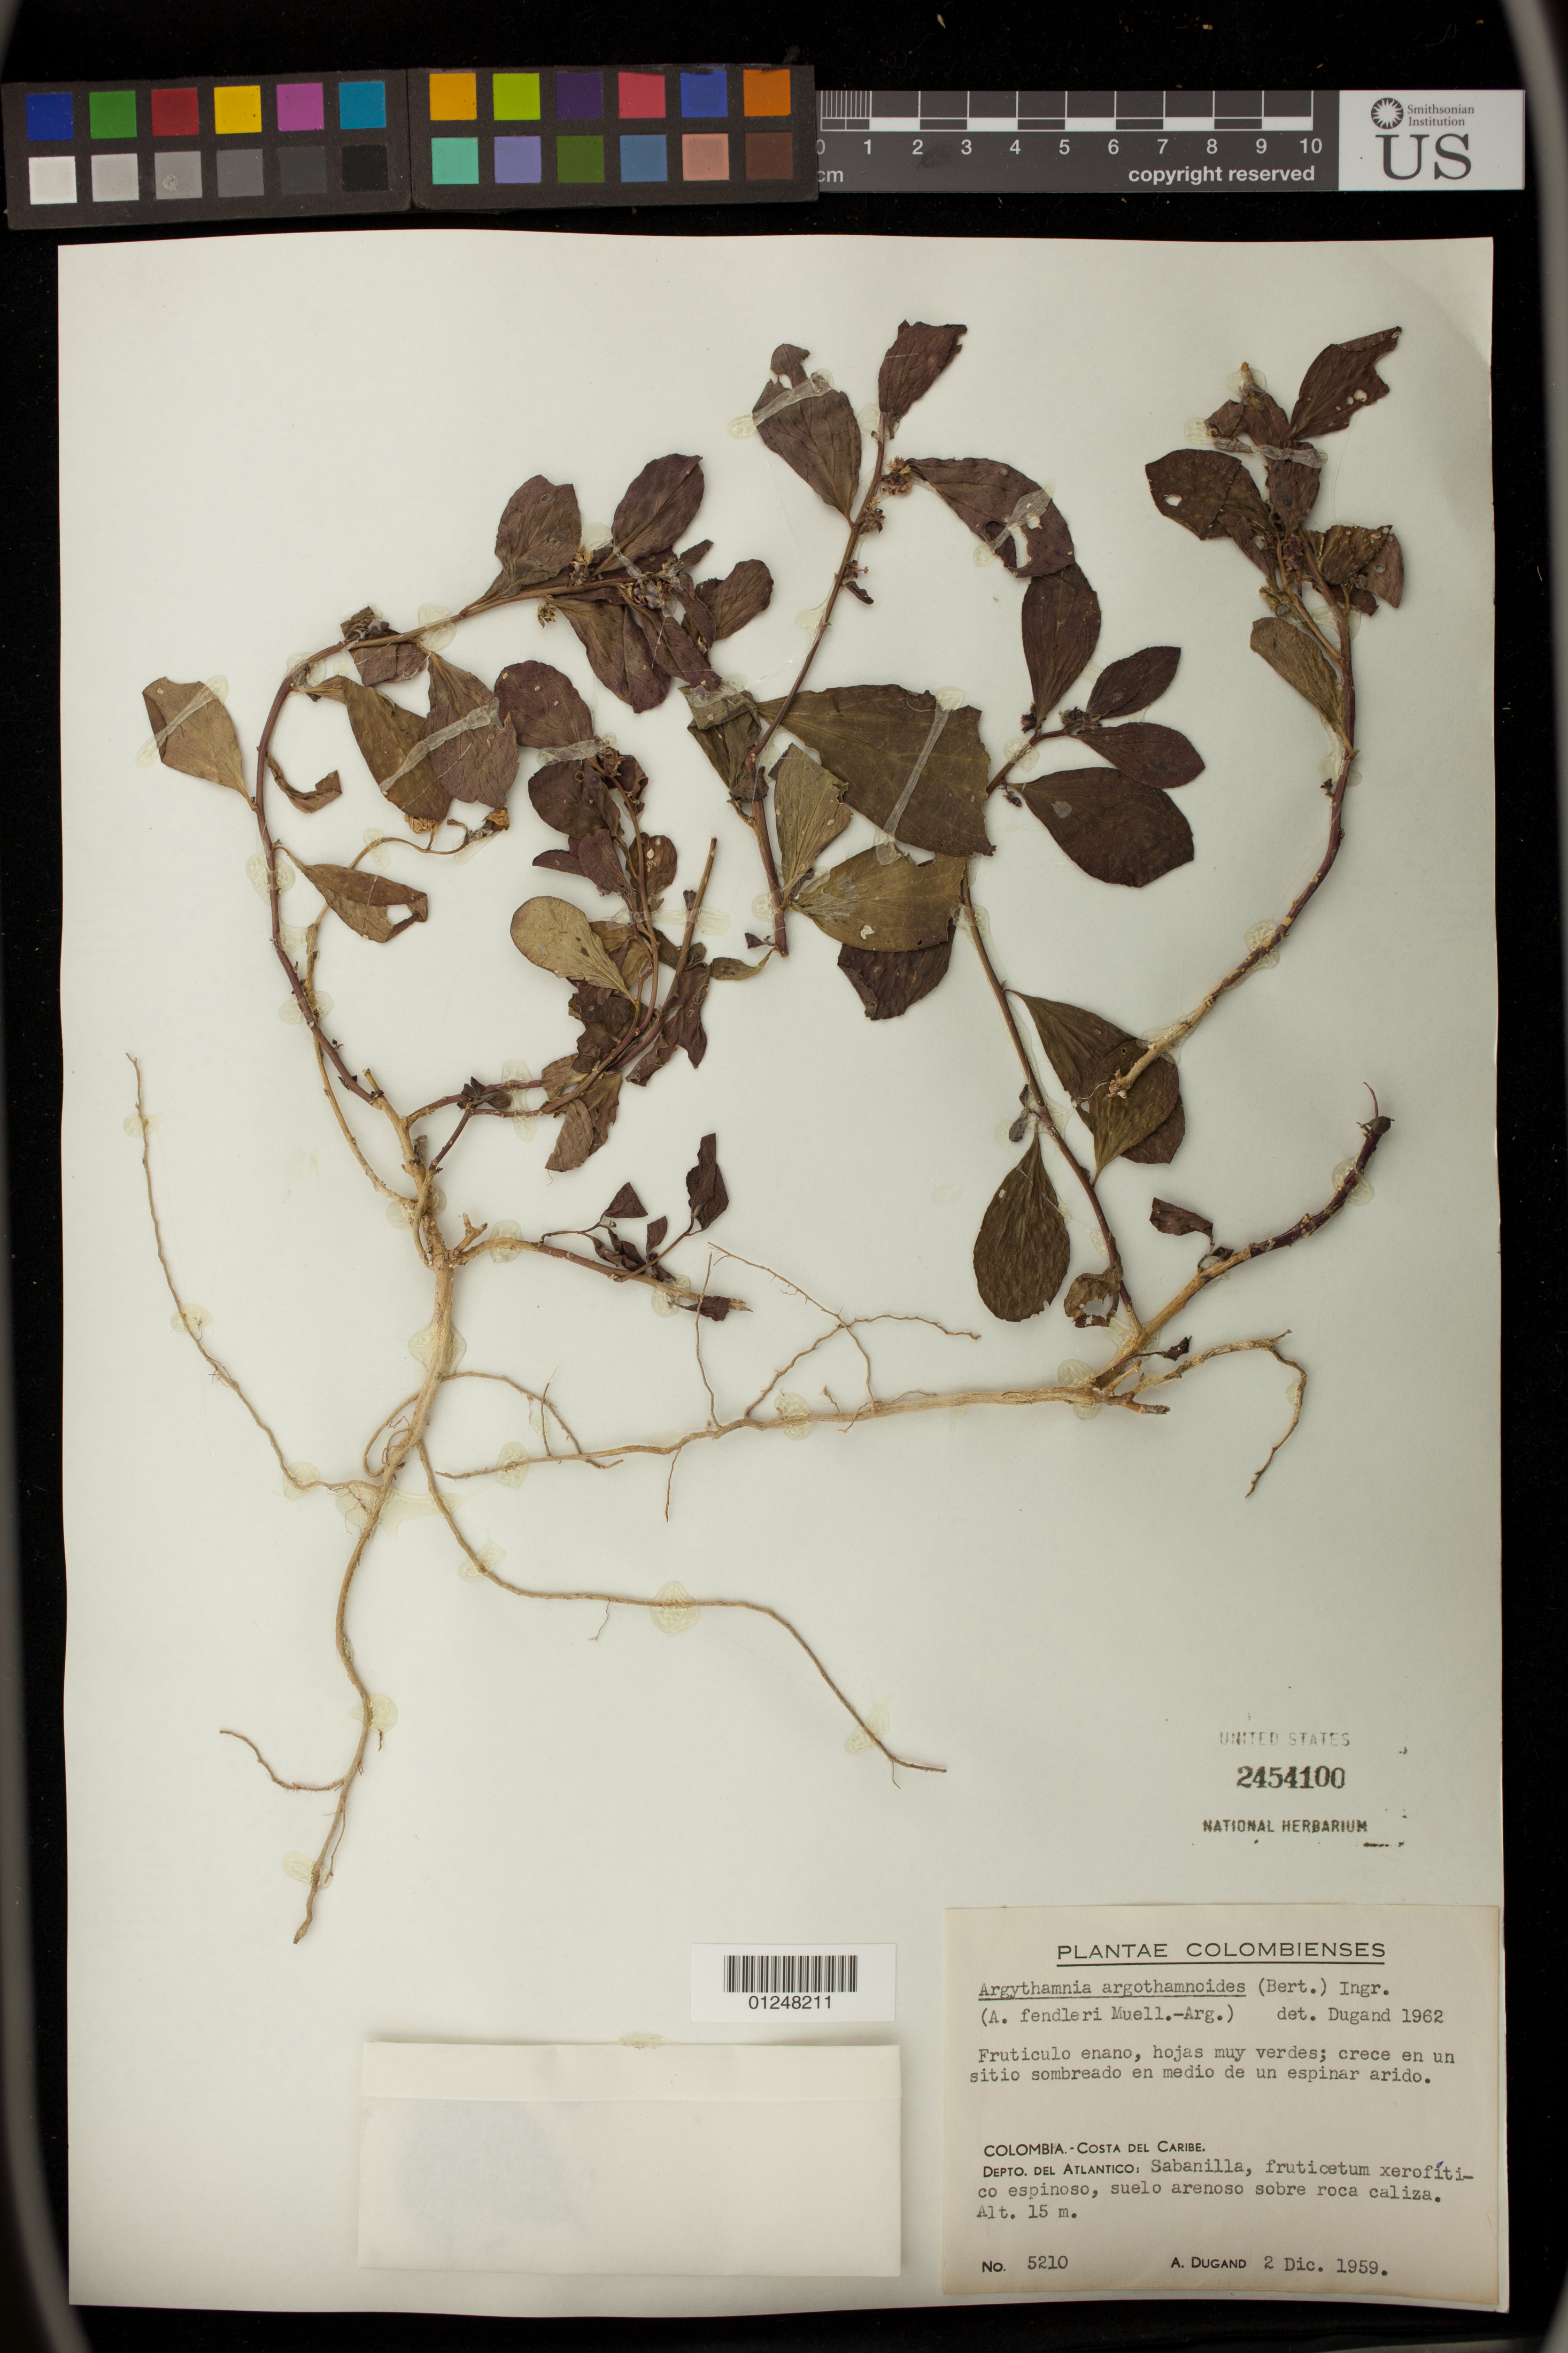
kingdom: Plantae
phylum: Tracheophyta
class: Magnoliopsida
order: Malpighiales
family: Euphorbiaceae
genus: Argythamnia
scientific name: Argythamnia argothamnoides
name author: (Bertero & Spreng.) J.W. Ingram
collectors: A. Dugand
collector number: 5210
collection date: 1959-12-02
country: Colombia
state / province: Atlantico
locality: Costa del Caribe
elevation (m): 15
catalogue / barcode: US 2454100